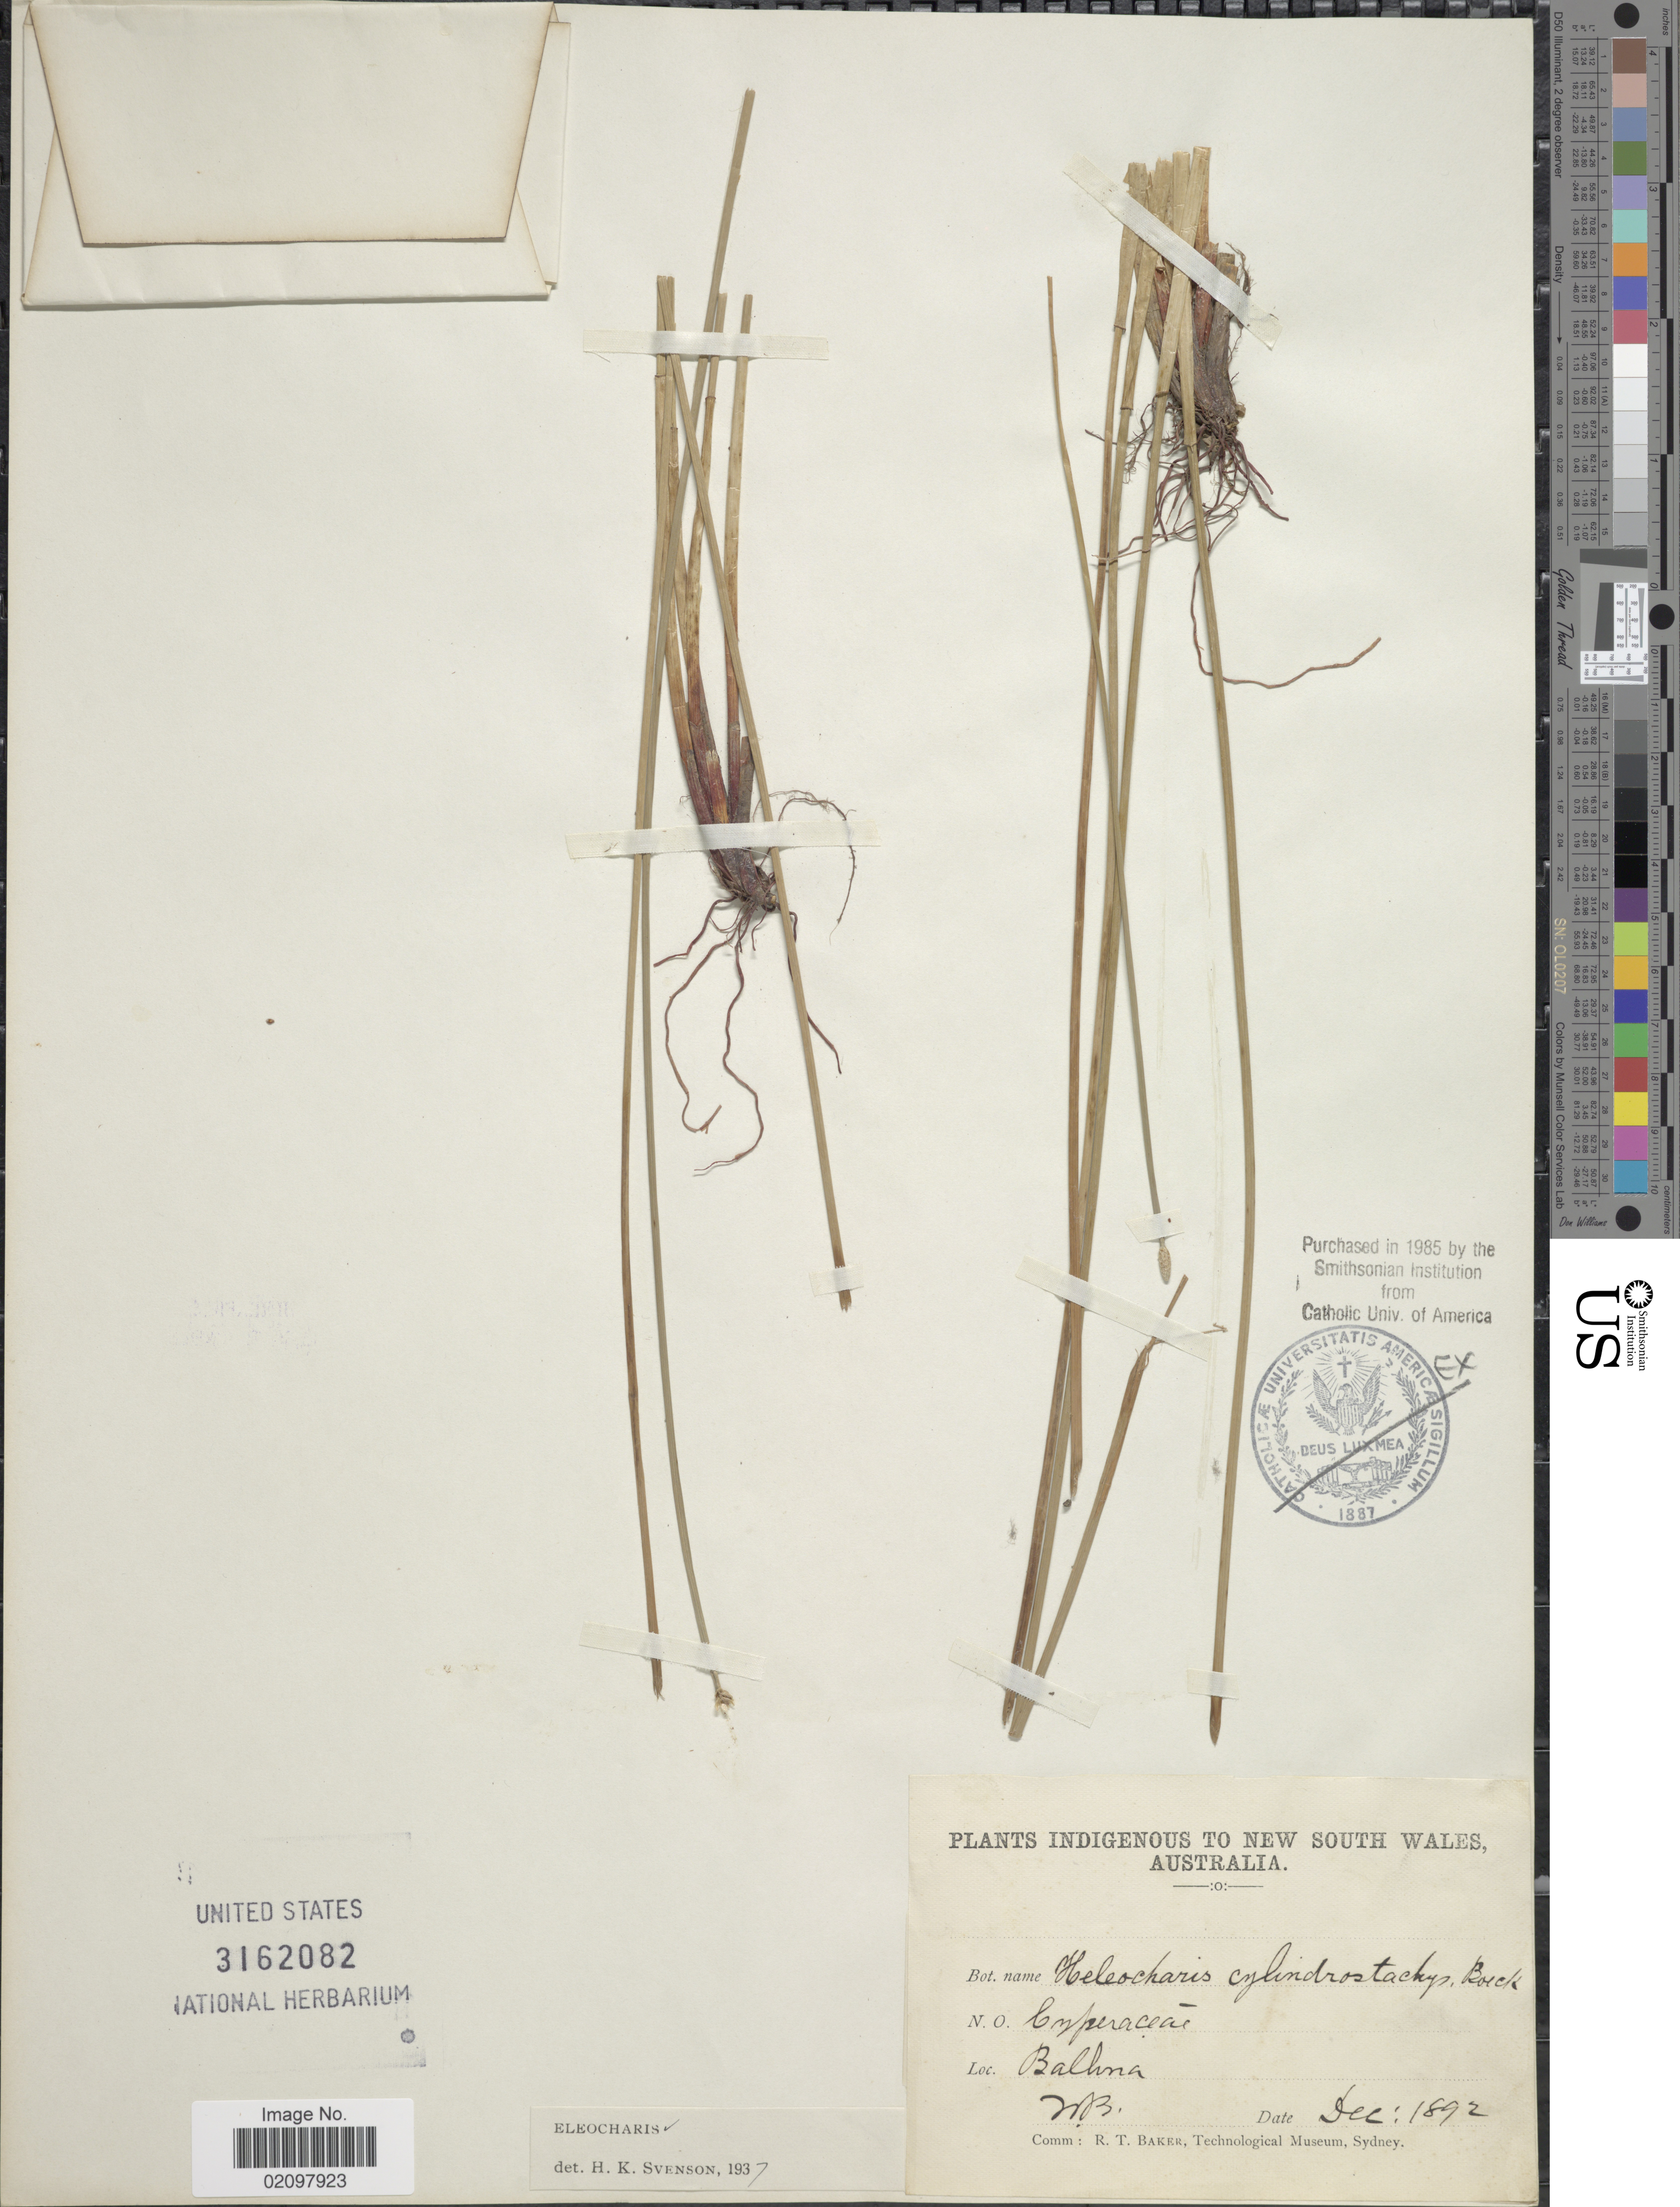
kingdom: Plantae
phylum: Tracheophyta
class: Liliopsida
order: Poales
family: Cyperaceae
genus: Eleocharis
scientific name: Eleocharis cylindrostachys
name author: Boeckeler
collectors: R. T. Baker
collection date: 1892-12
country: Australia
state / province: New South Wales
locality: Balhna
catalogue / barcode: US 3162082